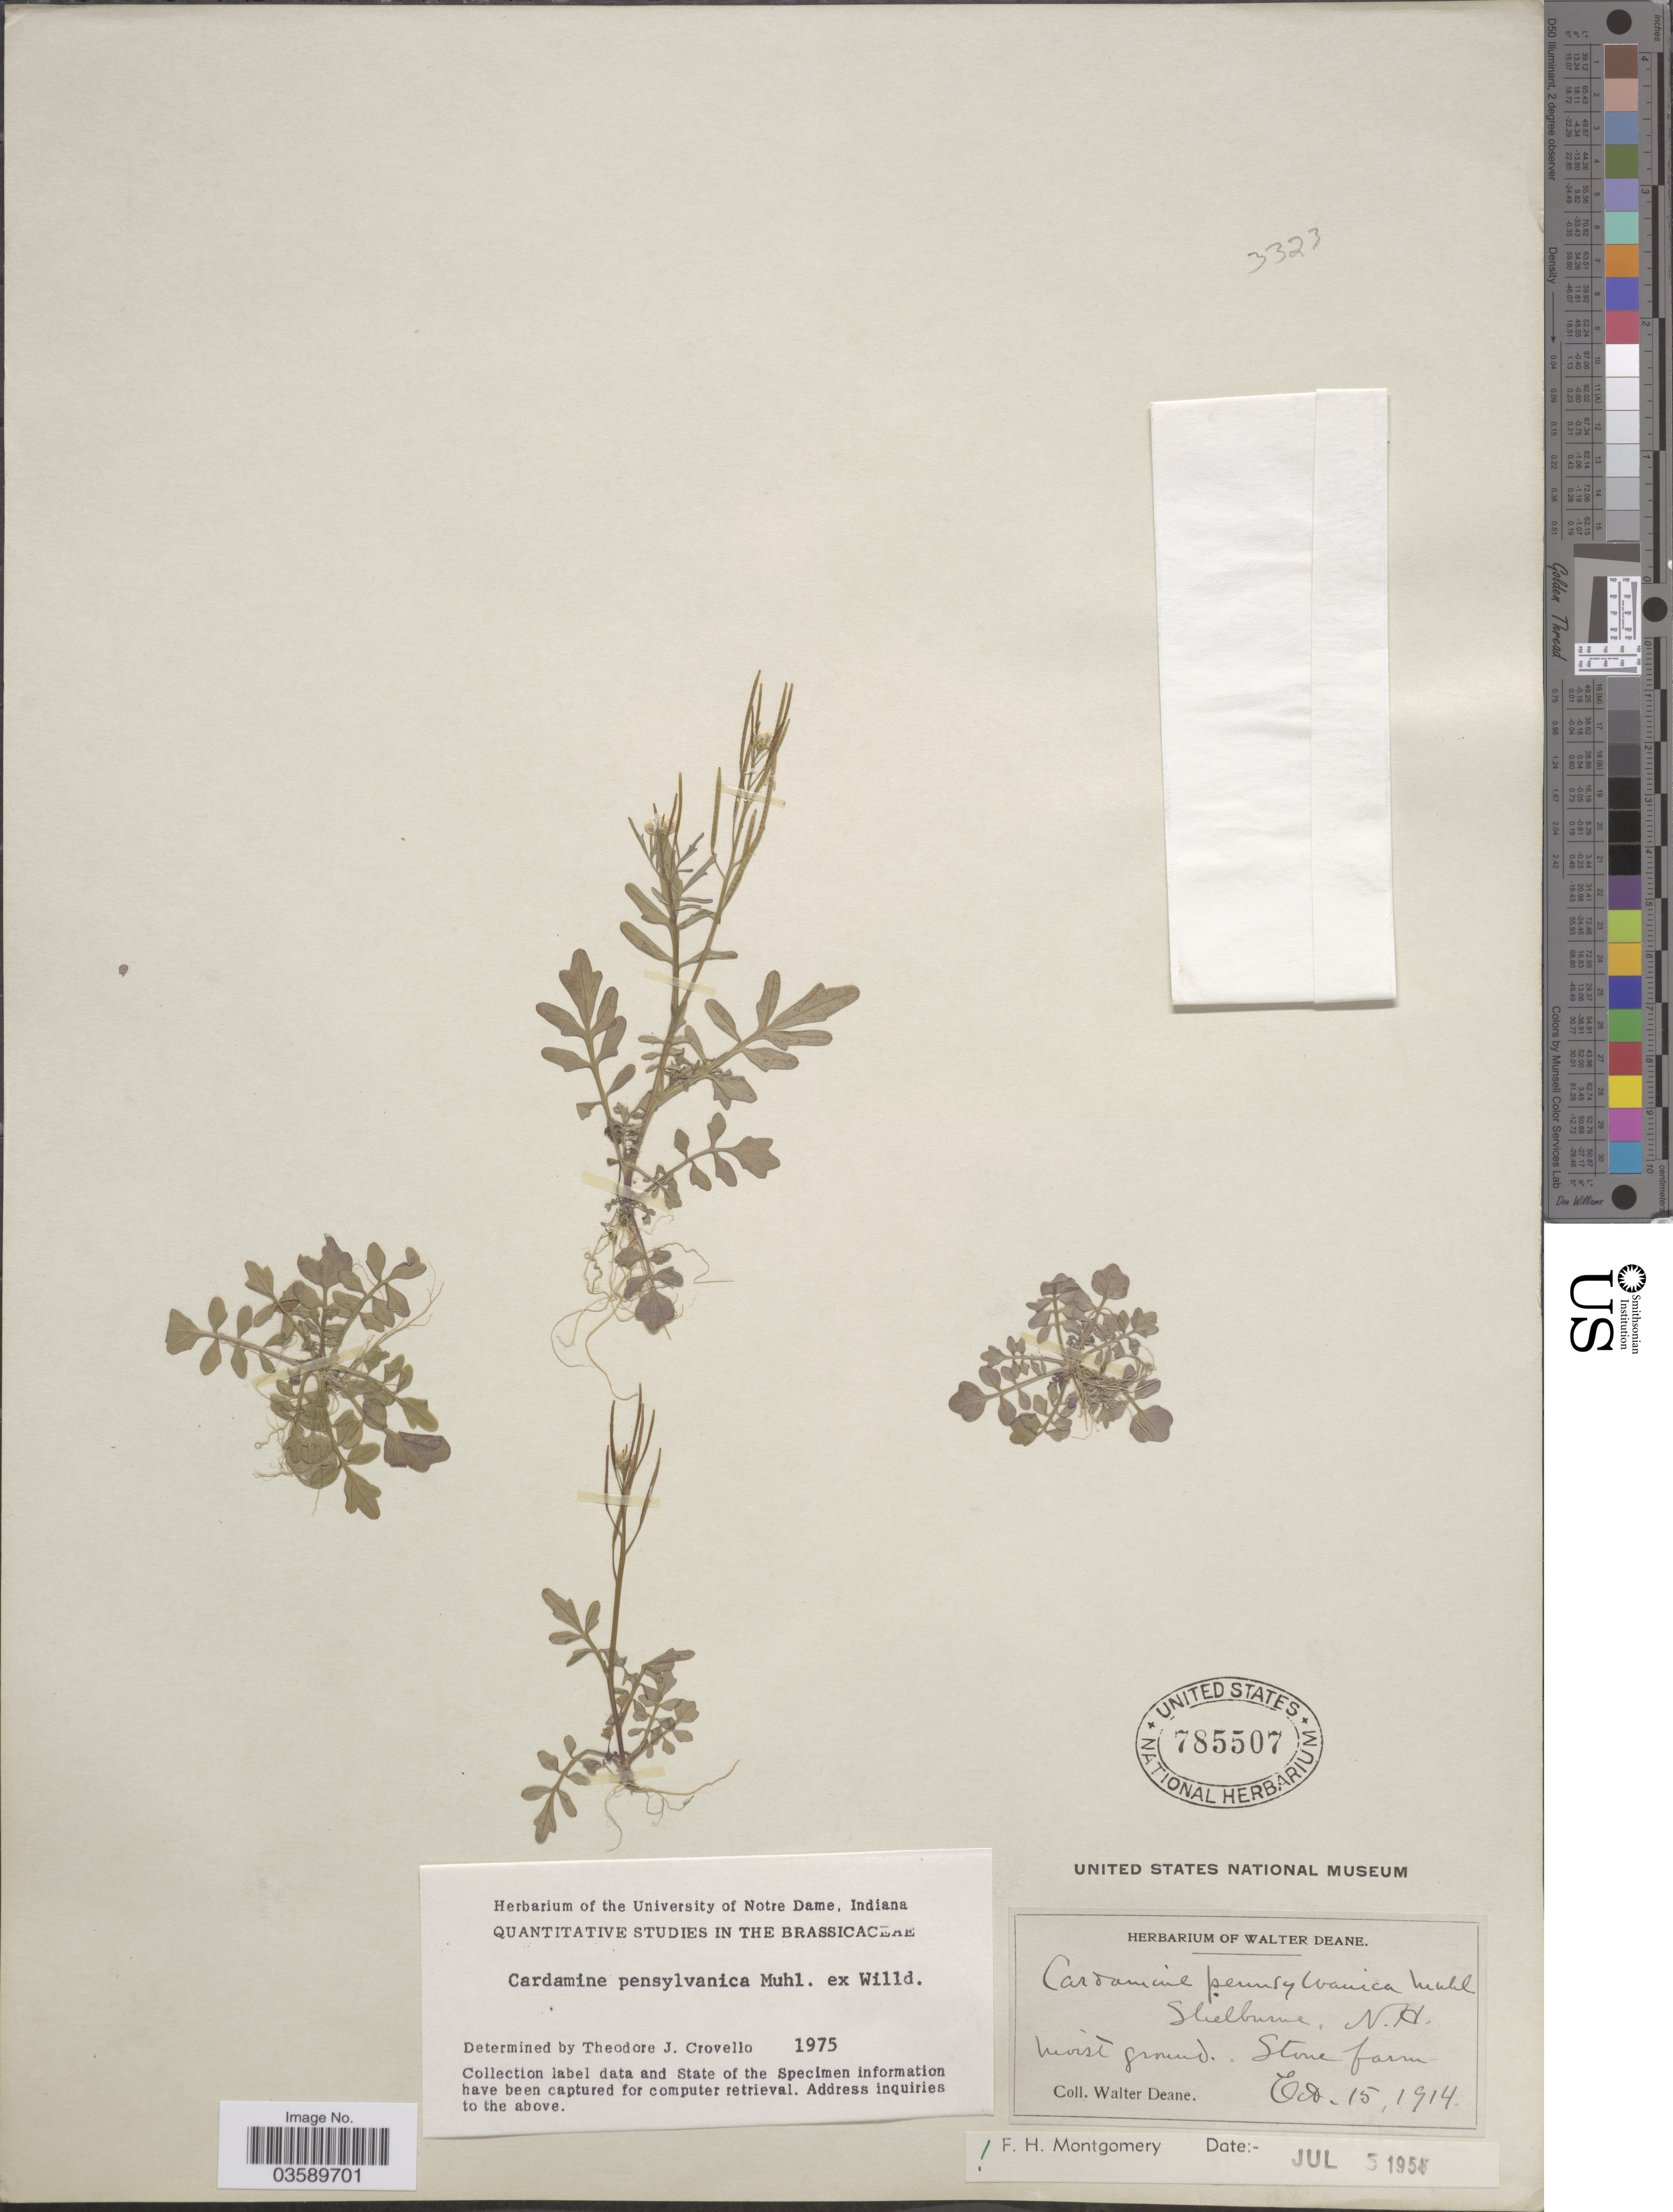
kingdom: Plantae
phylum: Tracheophyta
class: Magnoliopsida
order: Brassicales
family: Brassicaceae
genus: Cardamine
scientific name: Cardamine pensylvanica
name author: Muhl. ex Willd.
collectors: W. Deane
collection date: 1914-10-15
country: United States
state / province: New Hampshire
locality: Shelburne. Stone farm.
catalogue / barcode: US 785507